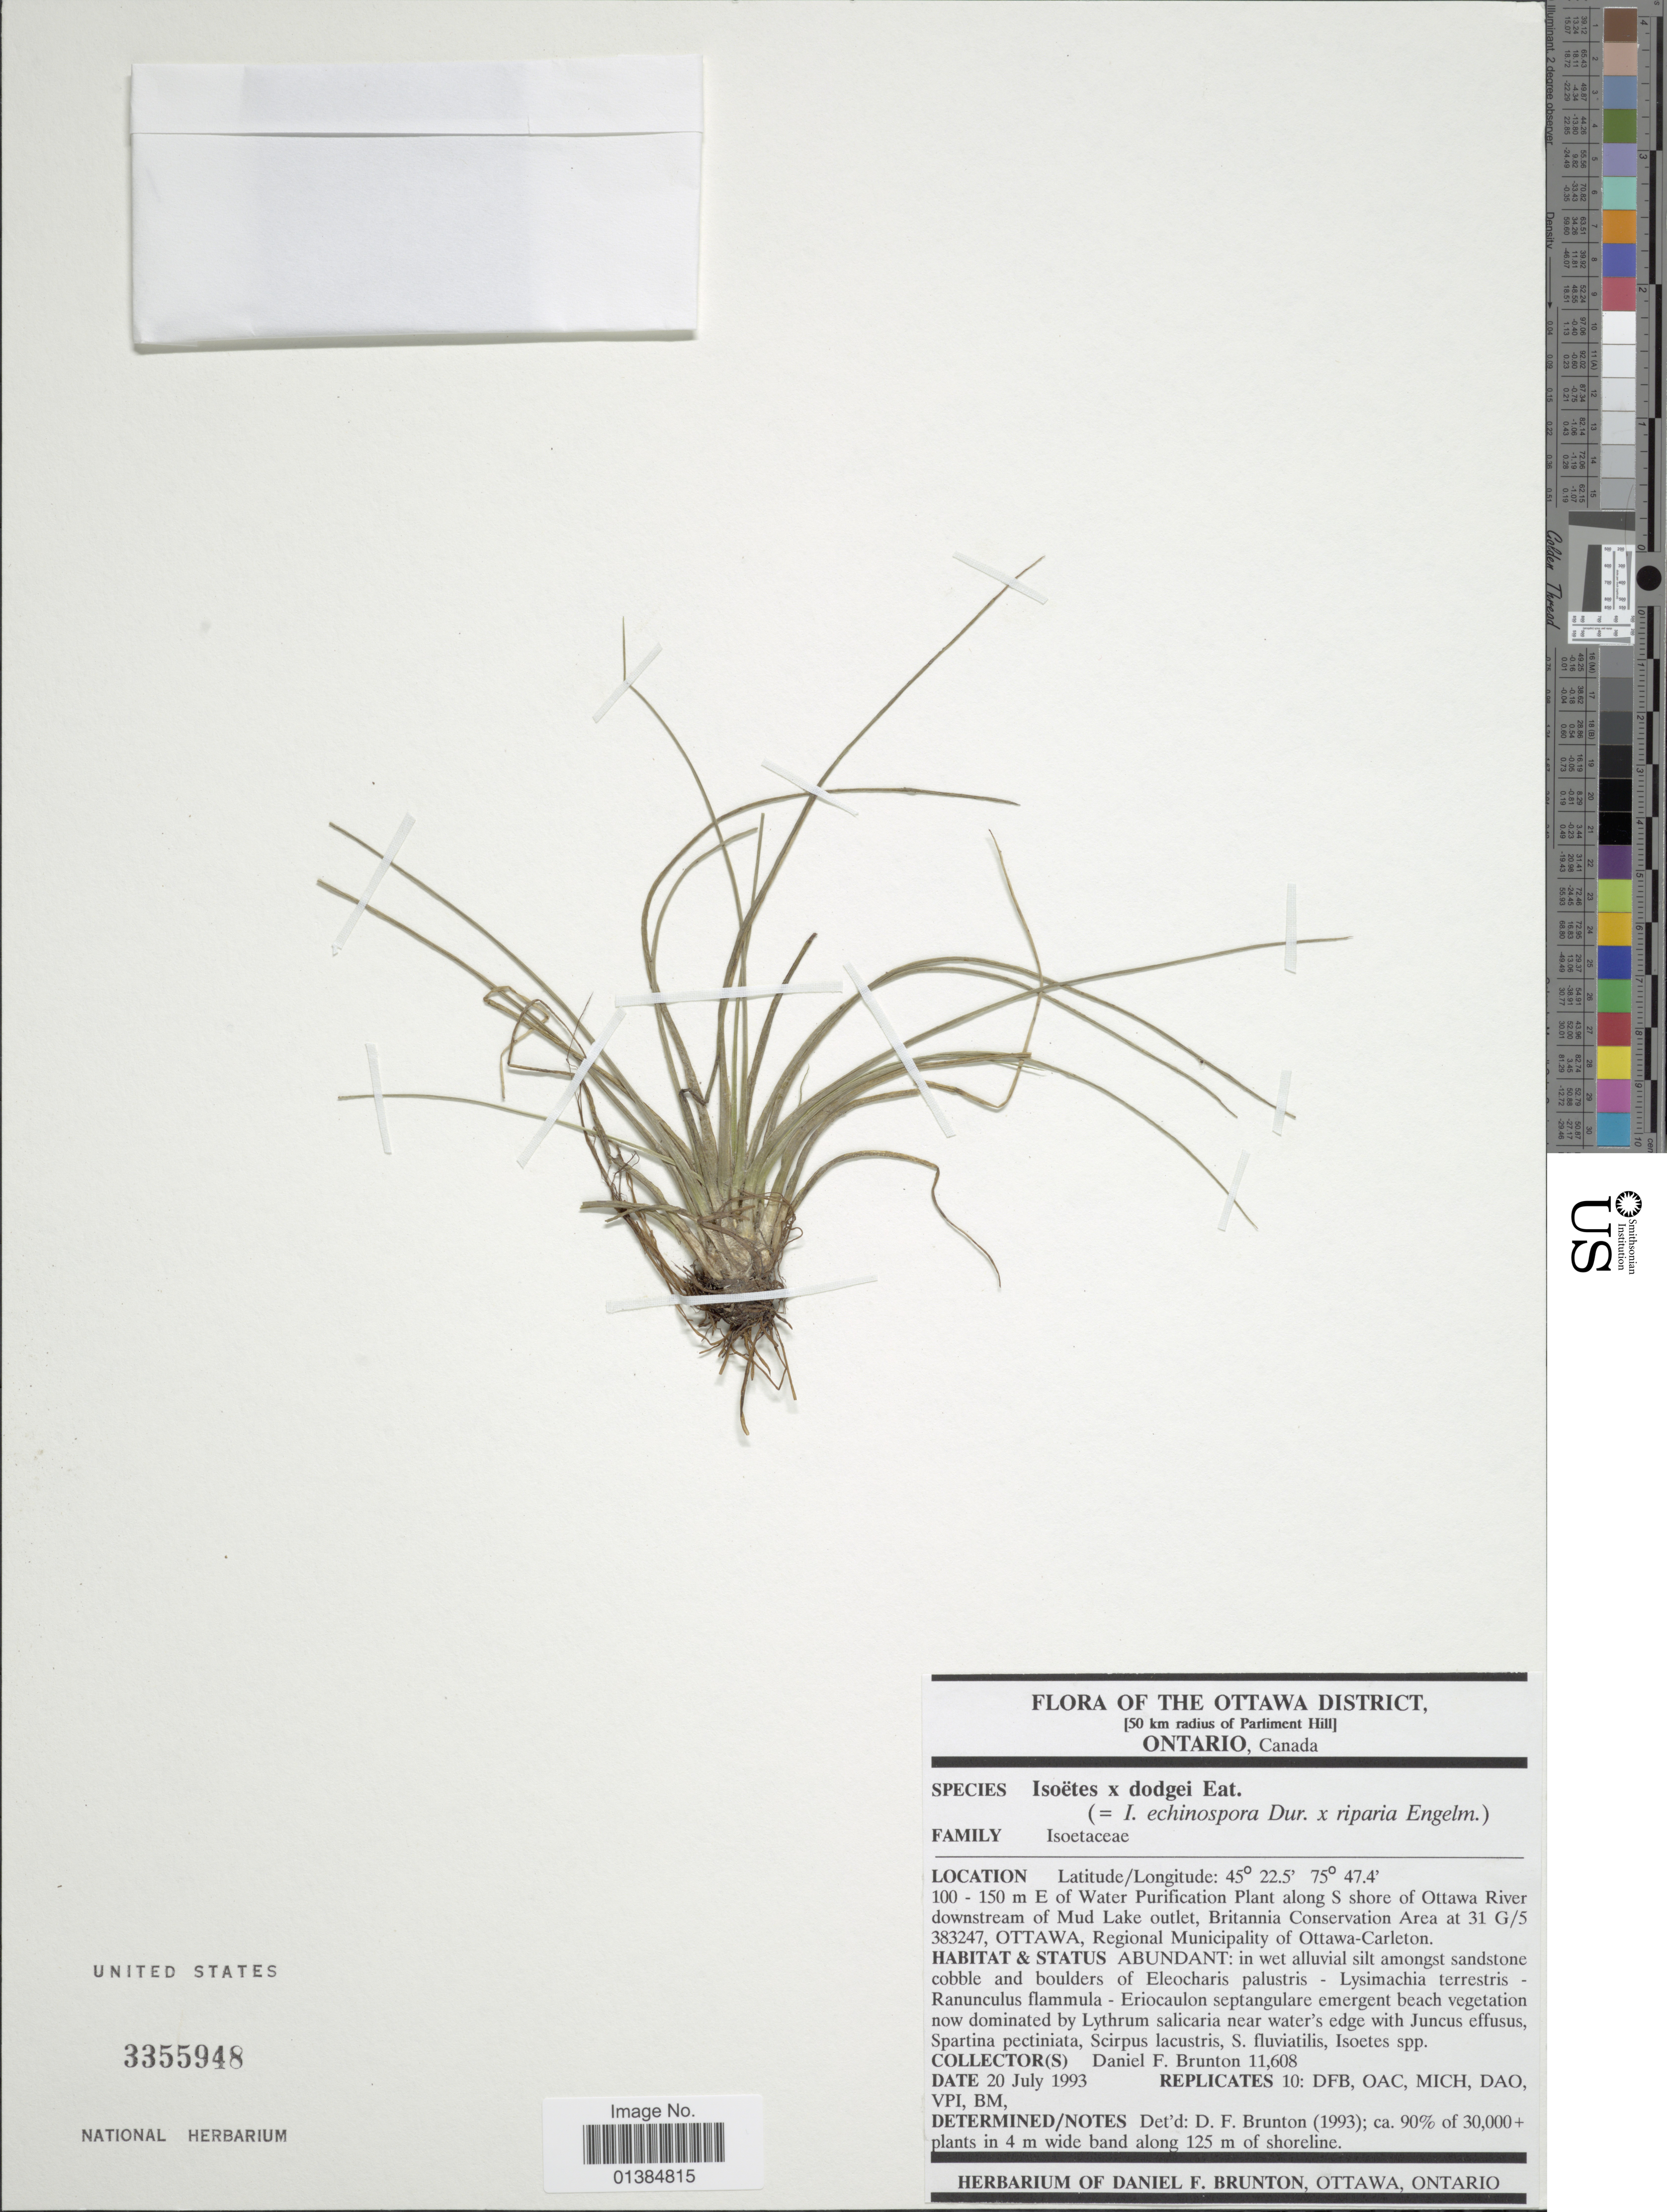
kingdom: Plantae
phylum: Tracheophyta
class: Lycopodiopsida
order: Isoetales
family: Isoetaceae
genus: Isoetes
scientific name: Isoetes x dodgei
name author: A.A. Eaton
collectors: D. Brunton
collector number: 11608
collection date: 1993-07-20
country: Canada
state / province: Ontario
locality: Ottawa District. 100-150 m E of Water Purification Plant along S shore of Ottawa River downstream of Mud Lake outlet, Britannia Conservation Area at 31 G/5 383247, Ottawa, Regional Municipality of Ottawa-Carleton.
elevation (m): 100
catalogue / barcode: US 3355948